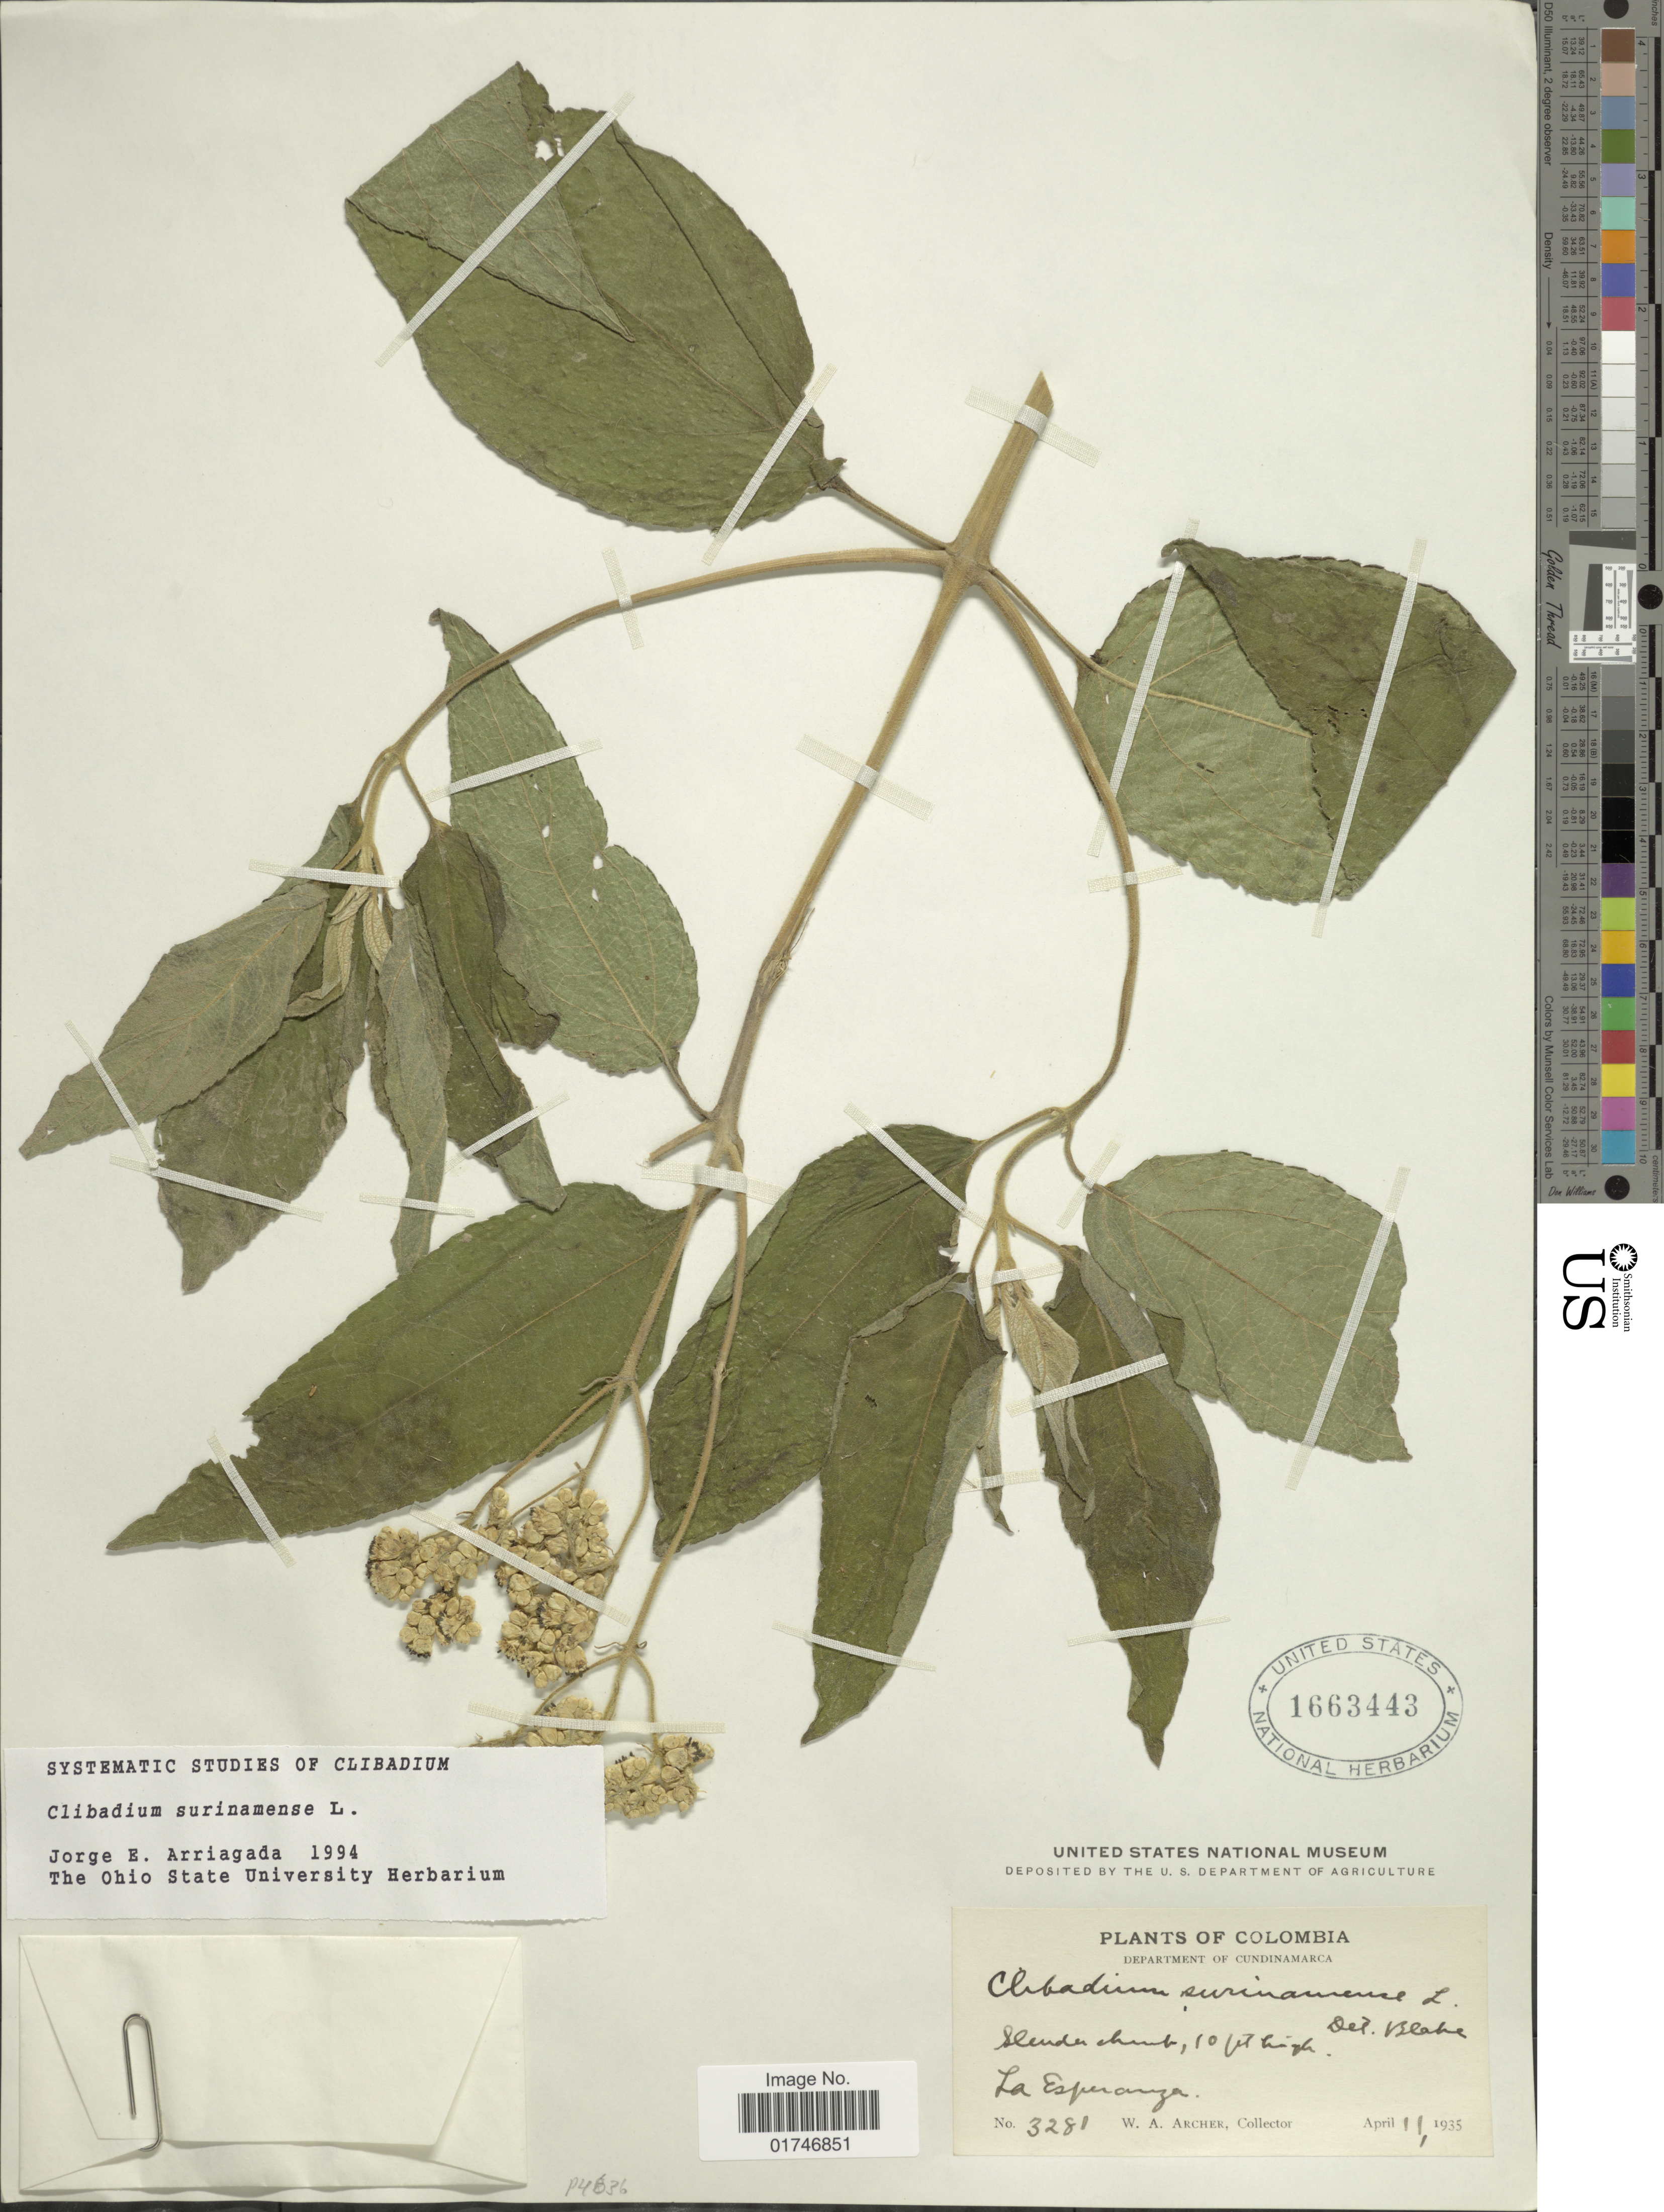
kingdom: Plantae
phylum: Tracheophyta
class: Magnoliopsida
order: Asterales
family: Asteraceae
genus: Clibadium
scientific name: Clibadium surinamense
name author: L.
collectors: W. A. Archer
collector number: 3281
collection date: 1935-04-11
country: Colombia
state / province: Cundinamarca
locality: Department of Cundinamarca. La Esperanza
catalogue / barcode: US 1663443